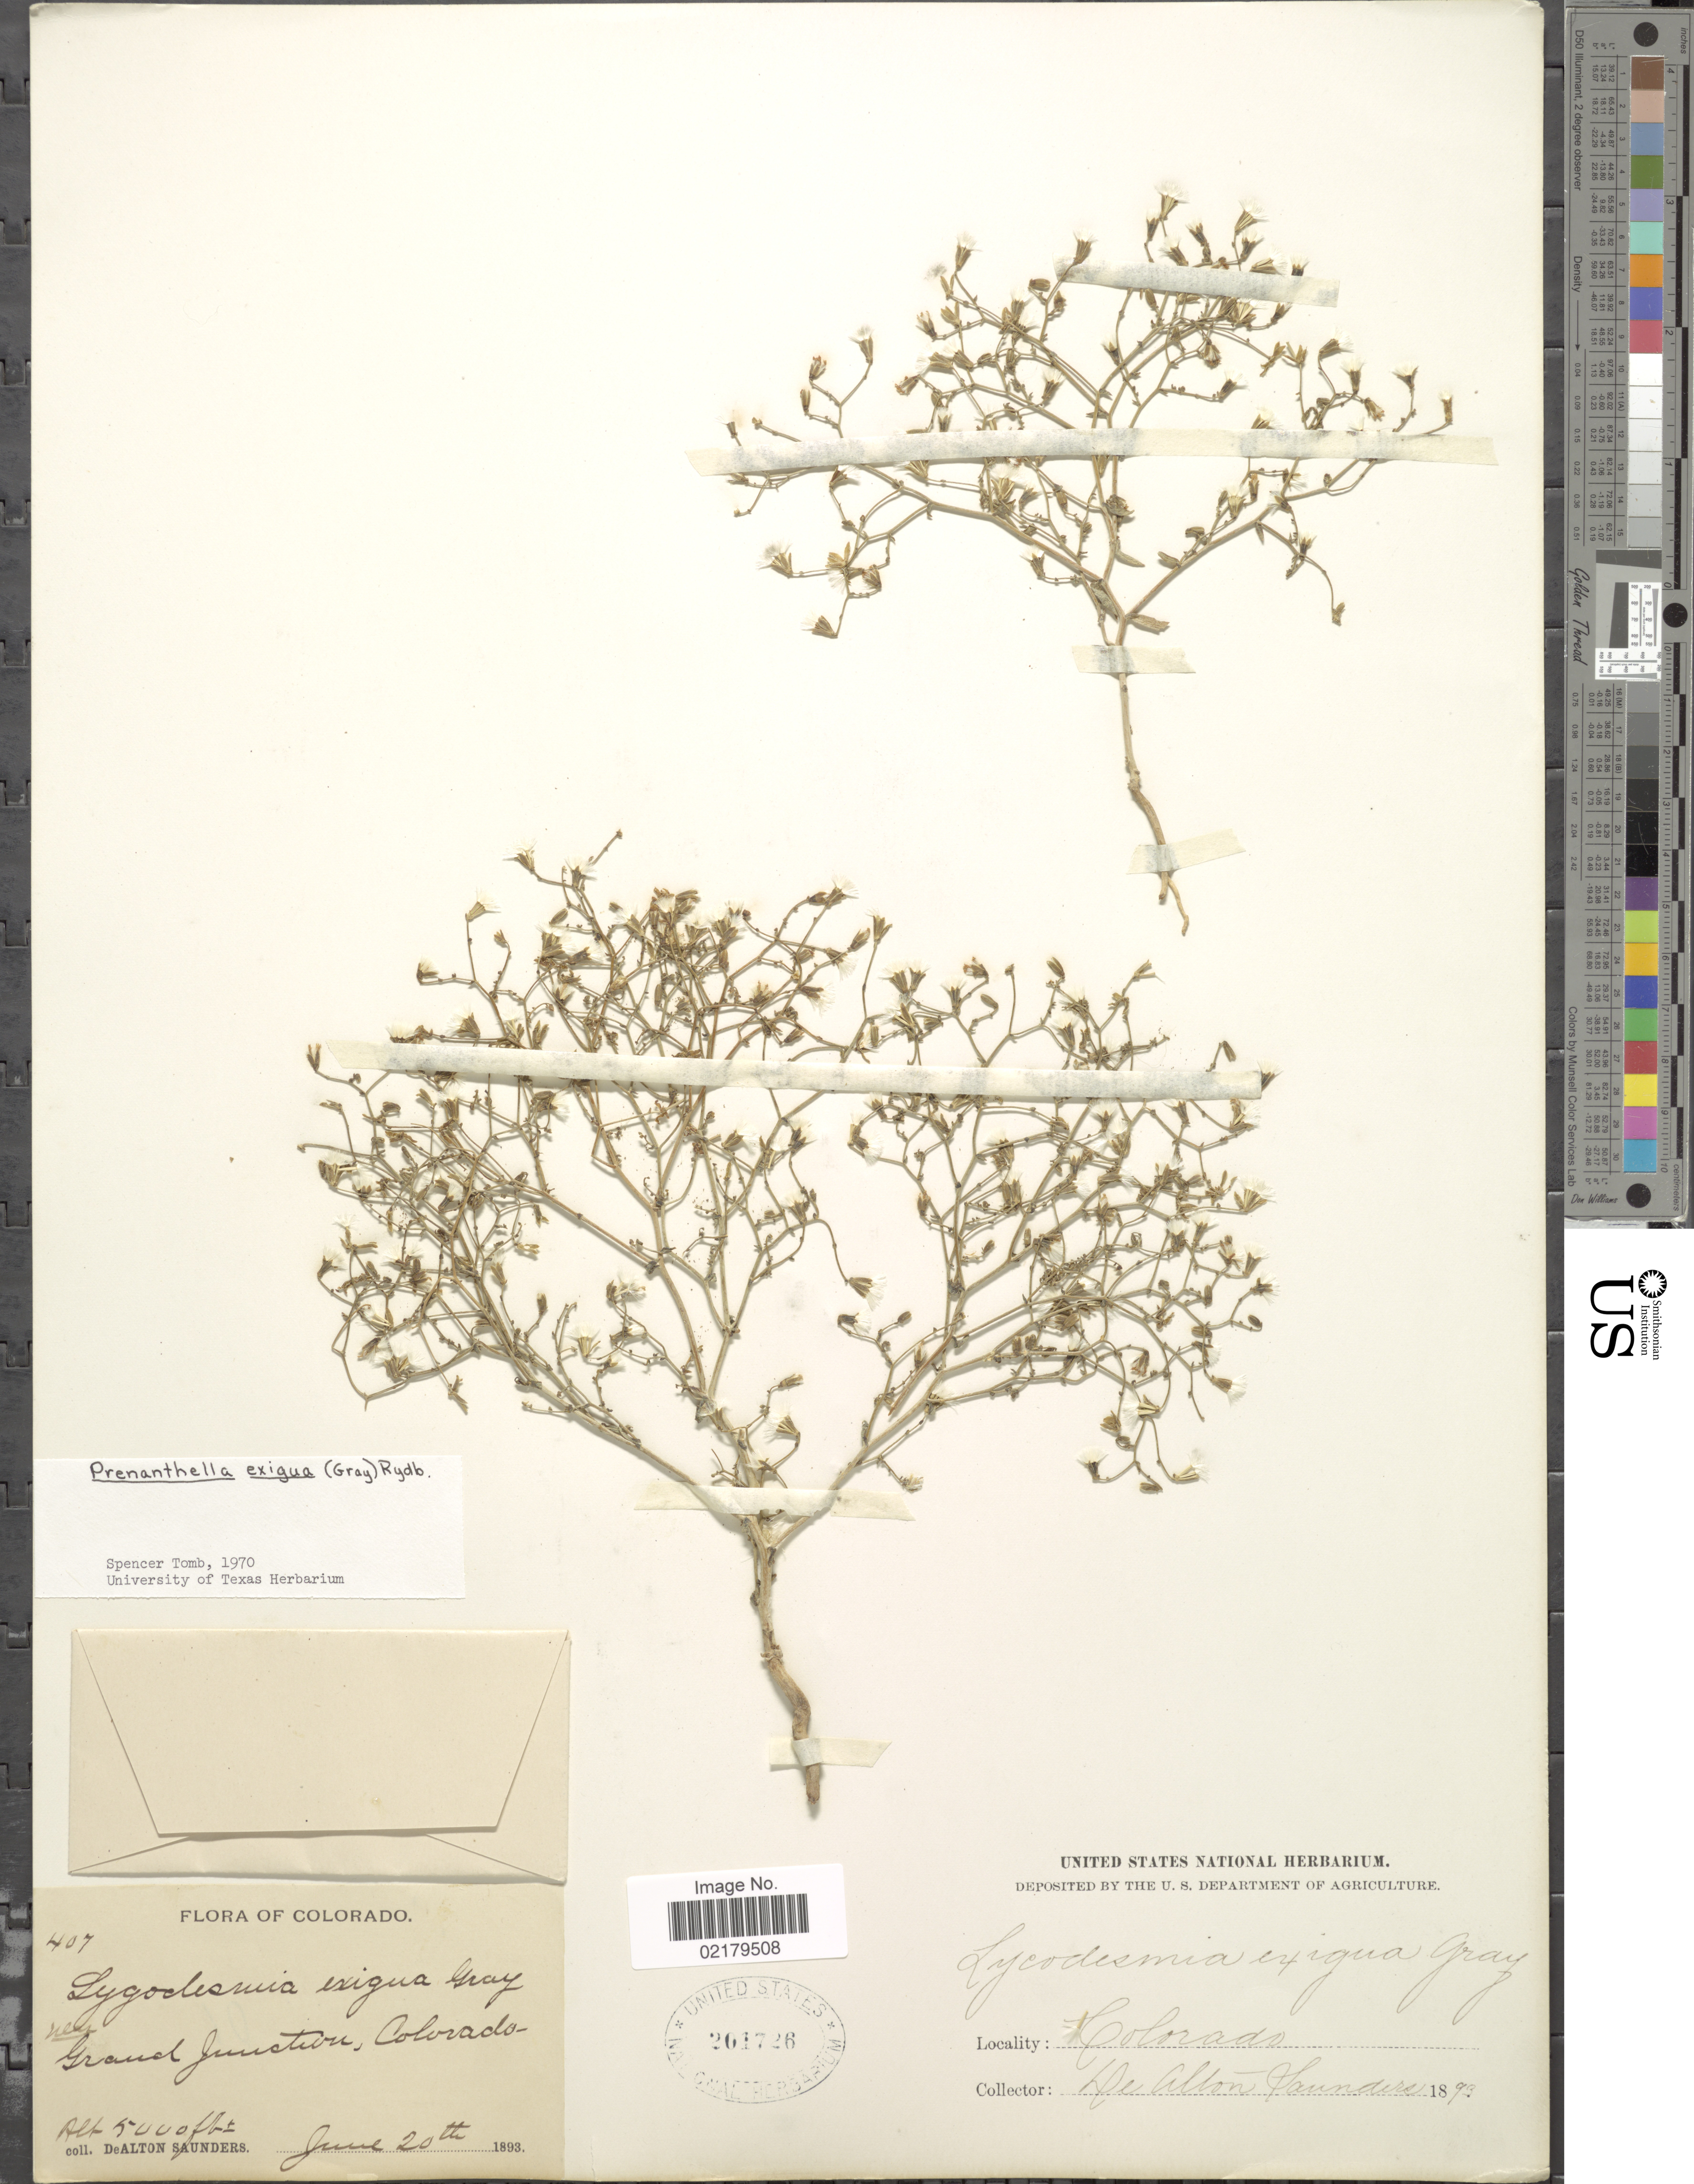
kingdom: Plantae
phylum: Tracheophyta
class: Magnoliopsida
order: Asterales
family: Asteraceae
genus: Prenanthella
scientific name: Prenanthella exigua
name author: (A. Gray) Rydb.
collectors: D. A. Saunders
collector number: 407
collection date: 1893-06-20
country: United States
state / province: Colorado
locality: Near Grand Junction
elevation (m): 1524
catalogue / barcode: US 201726